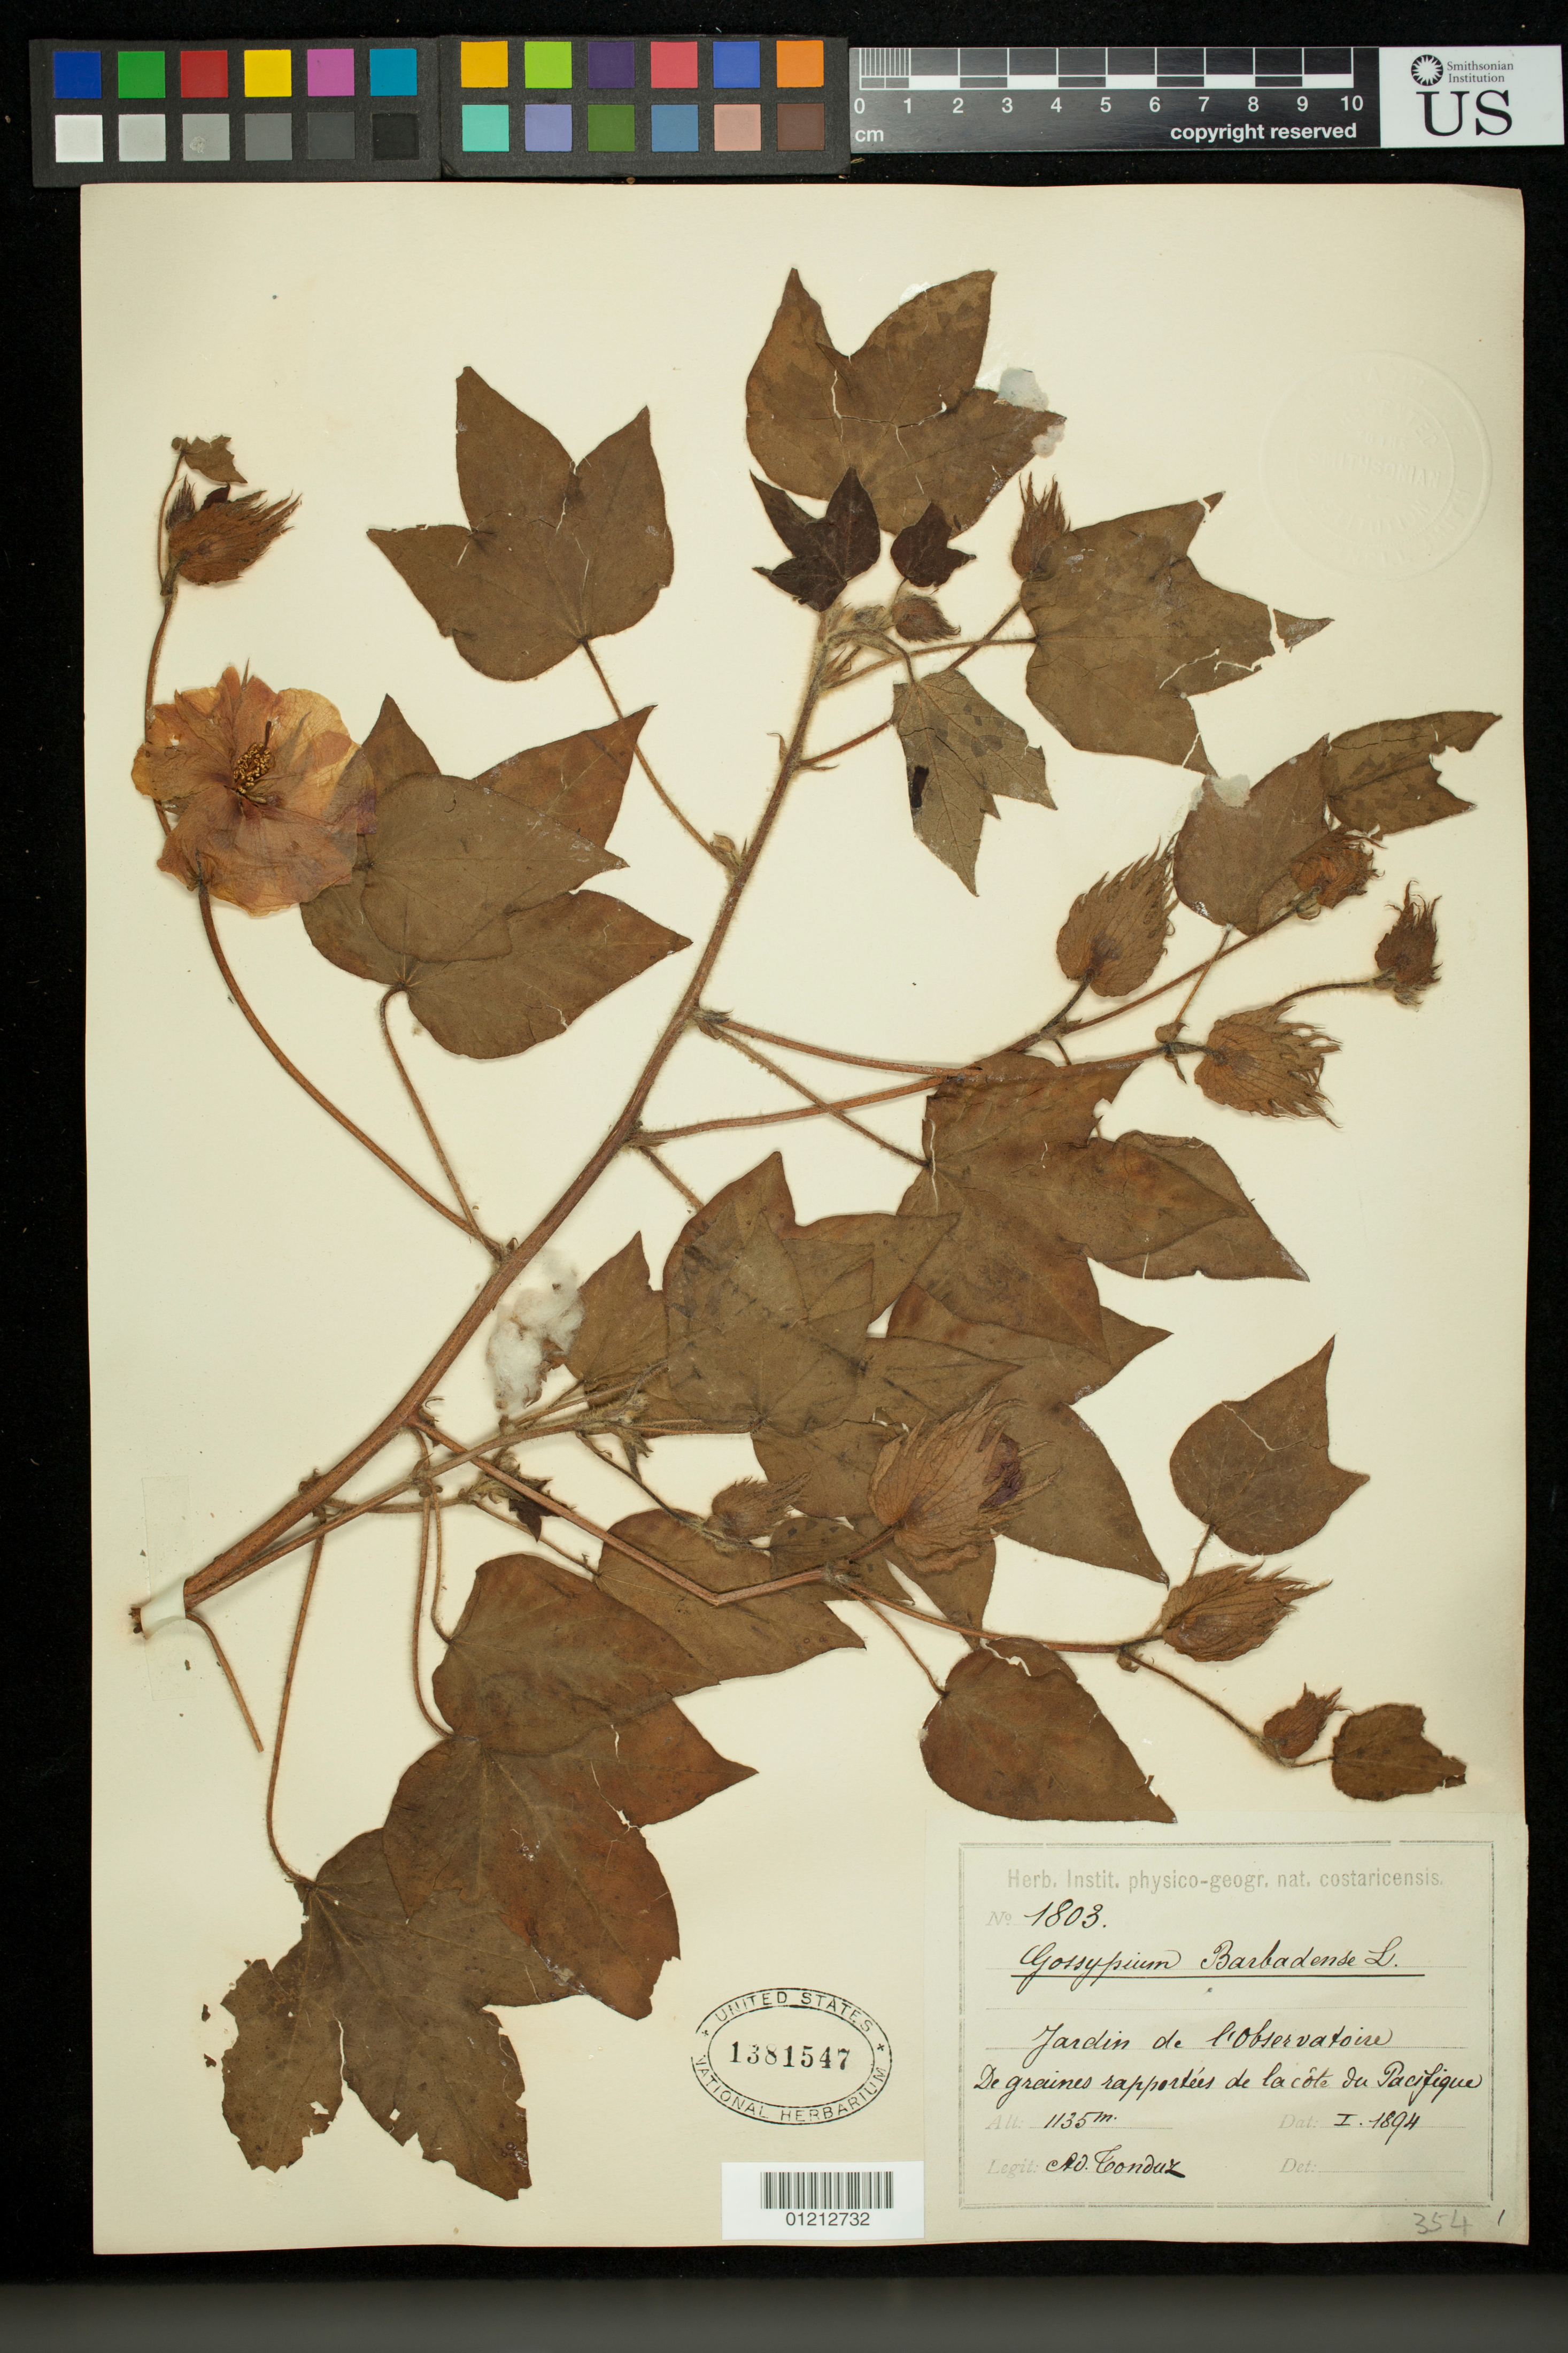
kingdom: Plantae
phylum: Tracheophyta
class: Magnoliopsida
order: Malvales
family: Malvaceae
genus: Gossypium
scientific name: Gossypium barbadense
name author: L.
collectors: A. Tonduz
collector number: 354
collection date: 1894-01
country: Costa Rica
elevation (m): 346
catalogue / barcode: US 1381547